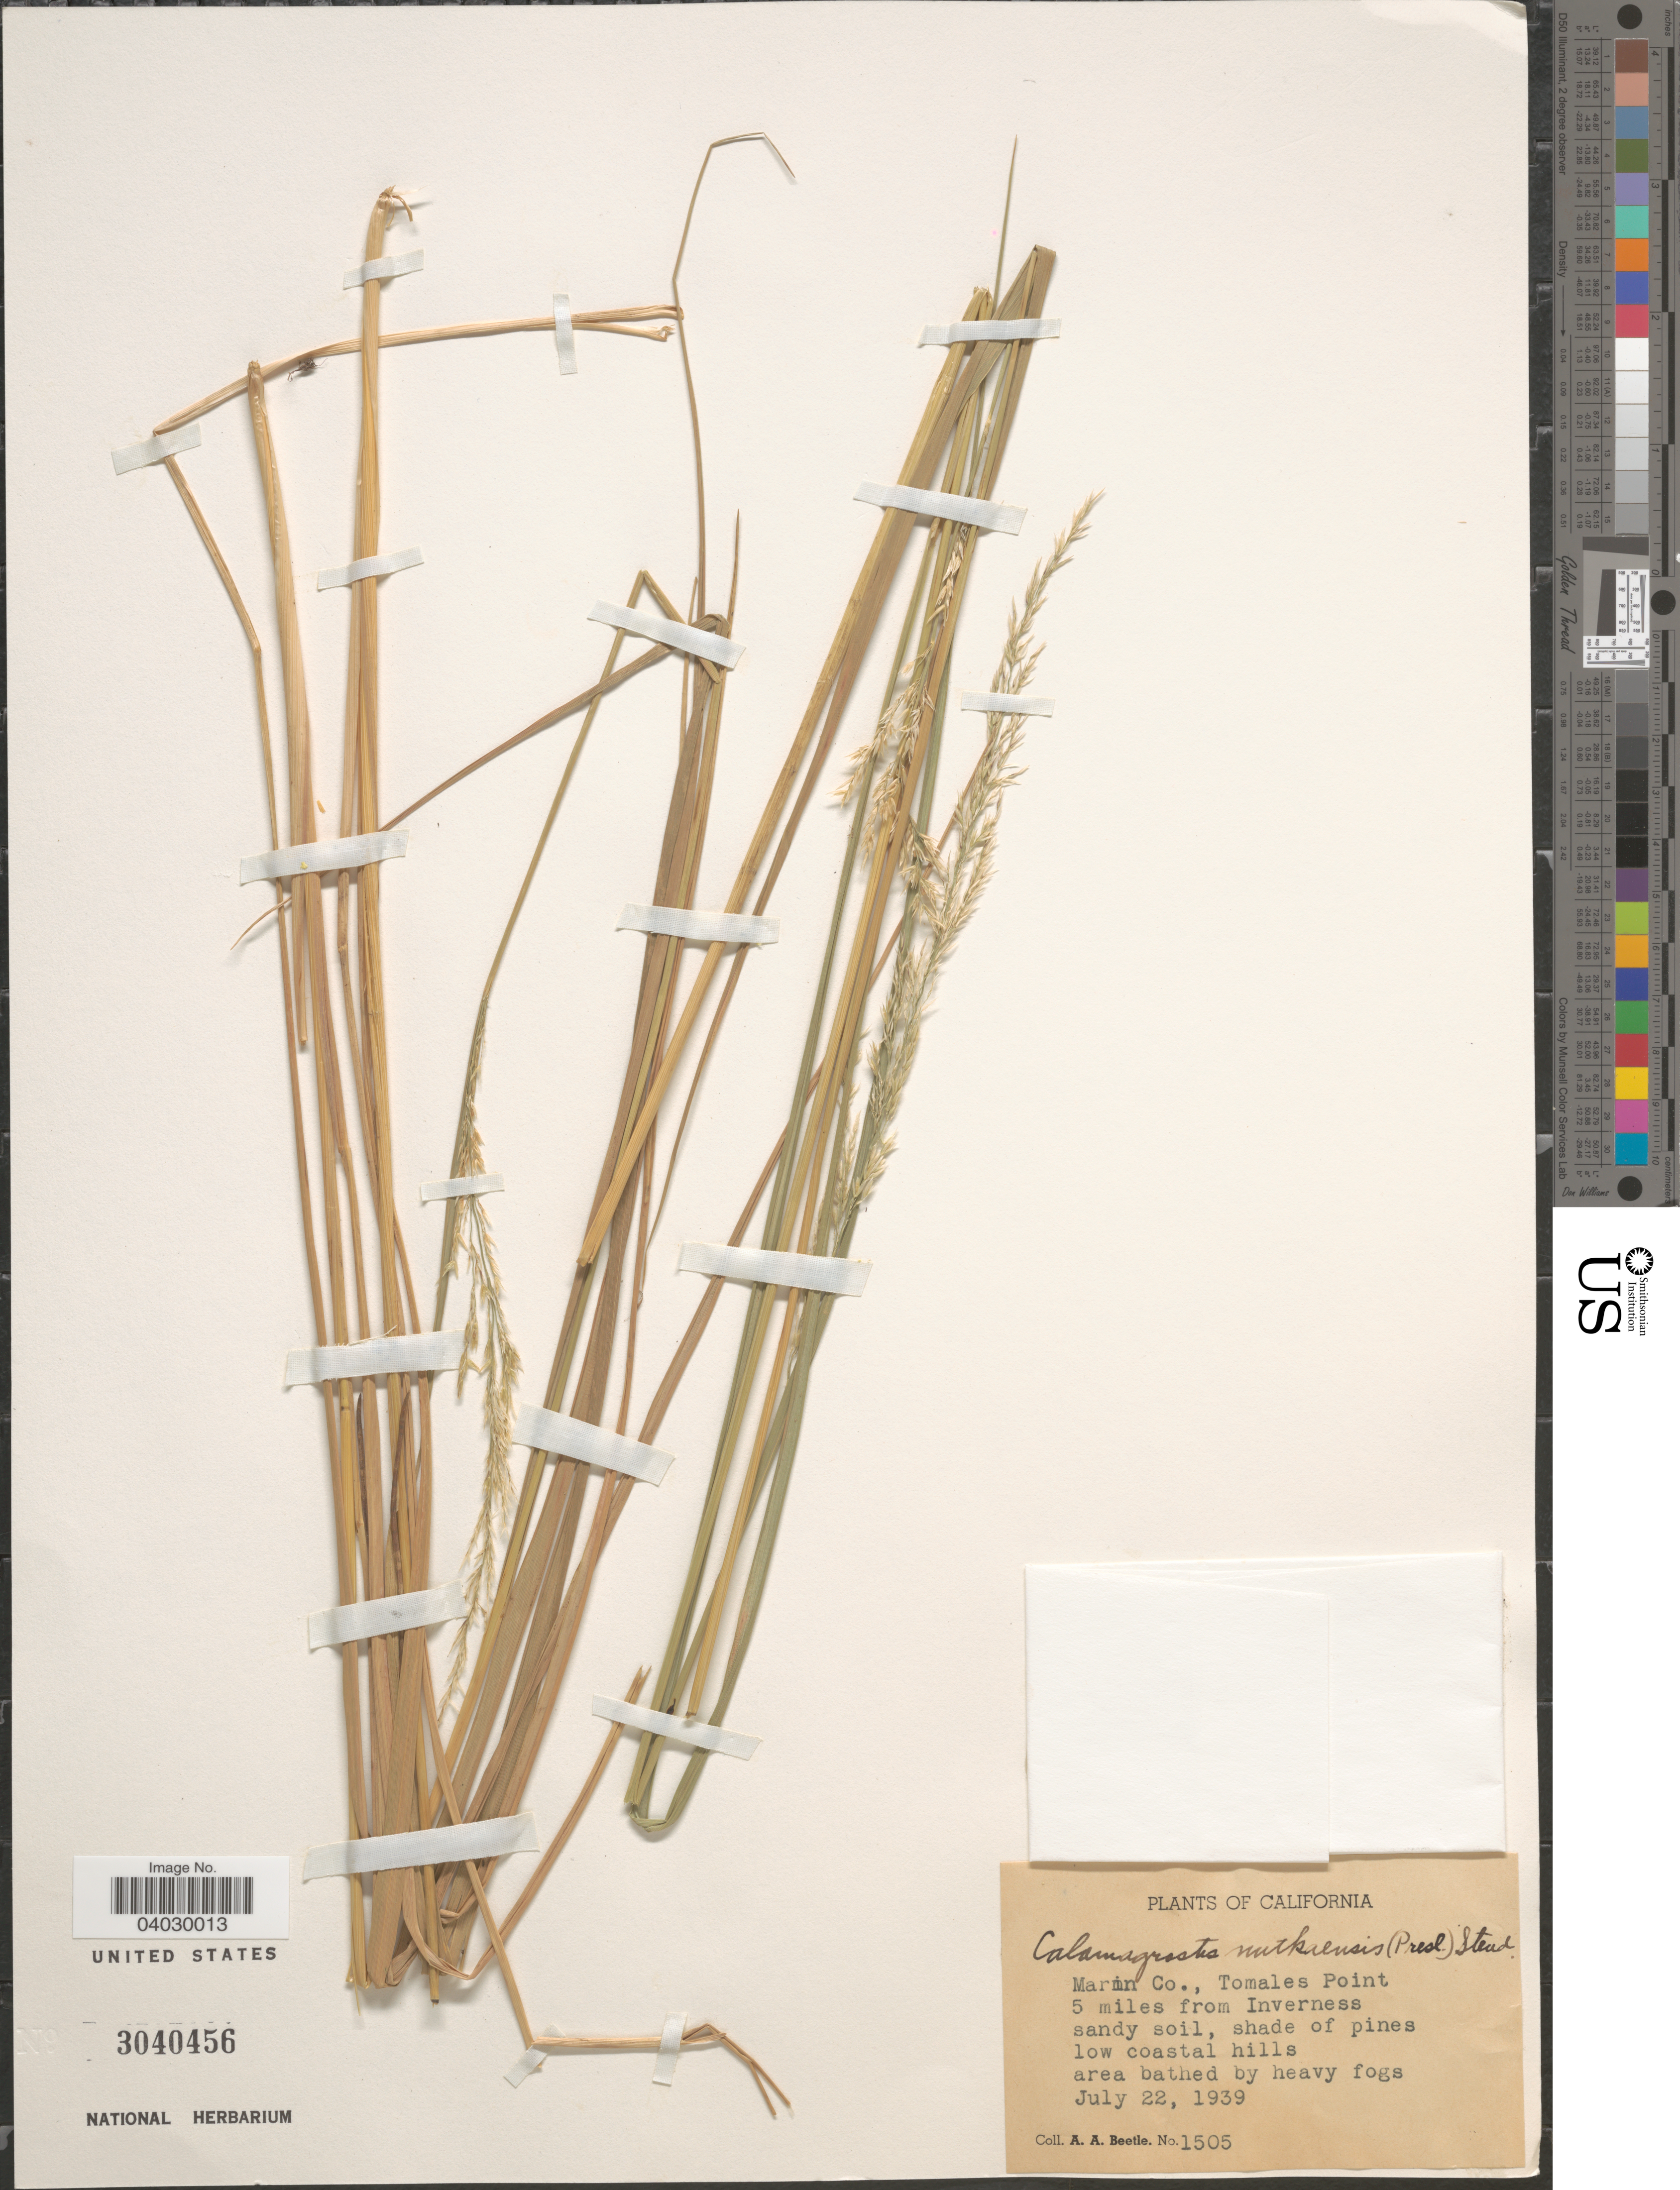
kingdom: Plantae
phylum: Tracheophyta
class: Liliopsida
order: Poales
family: Poaceae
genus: Calamagrostis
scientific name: Calamagrostis nutkaensis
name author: (J. Presl) Steud.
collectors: A. A. Beetle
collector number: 1505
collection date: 1939-07-22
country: United States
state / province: California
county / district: Marin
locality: Marin Co., Tomales Point. 5 miles from Inverness.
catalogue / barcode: US 3040456